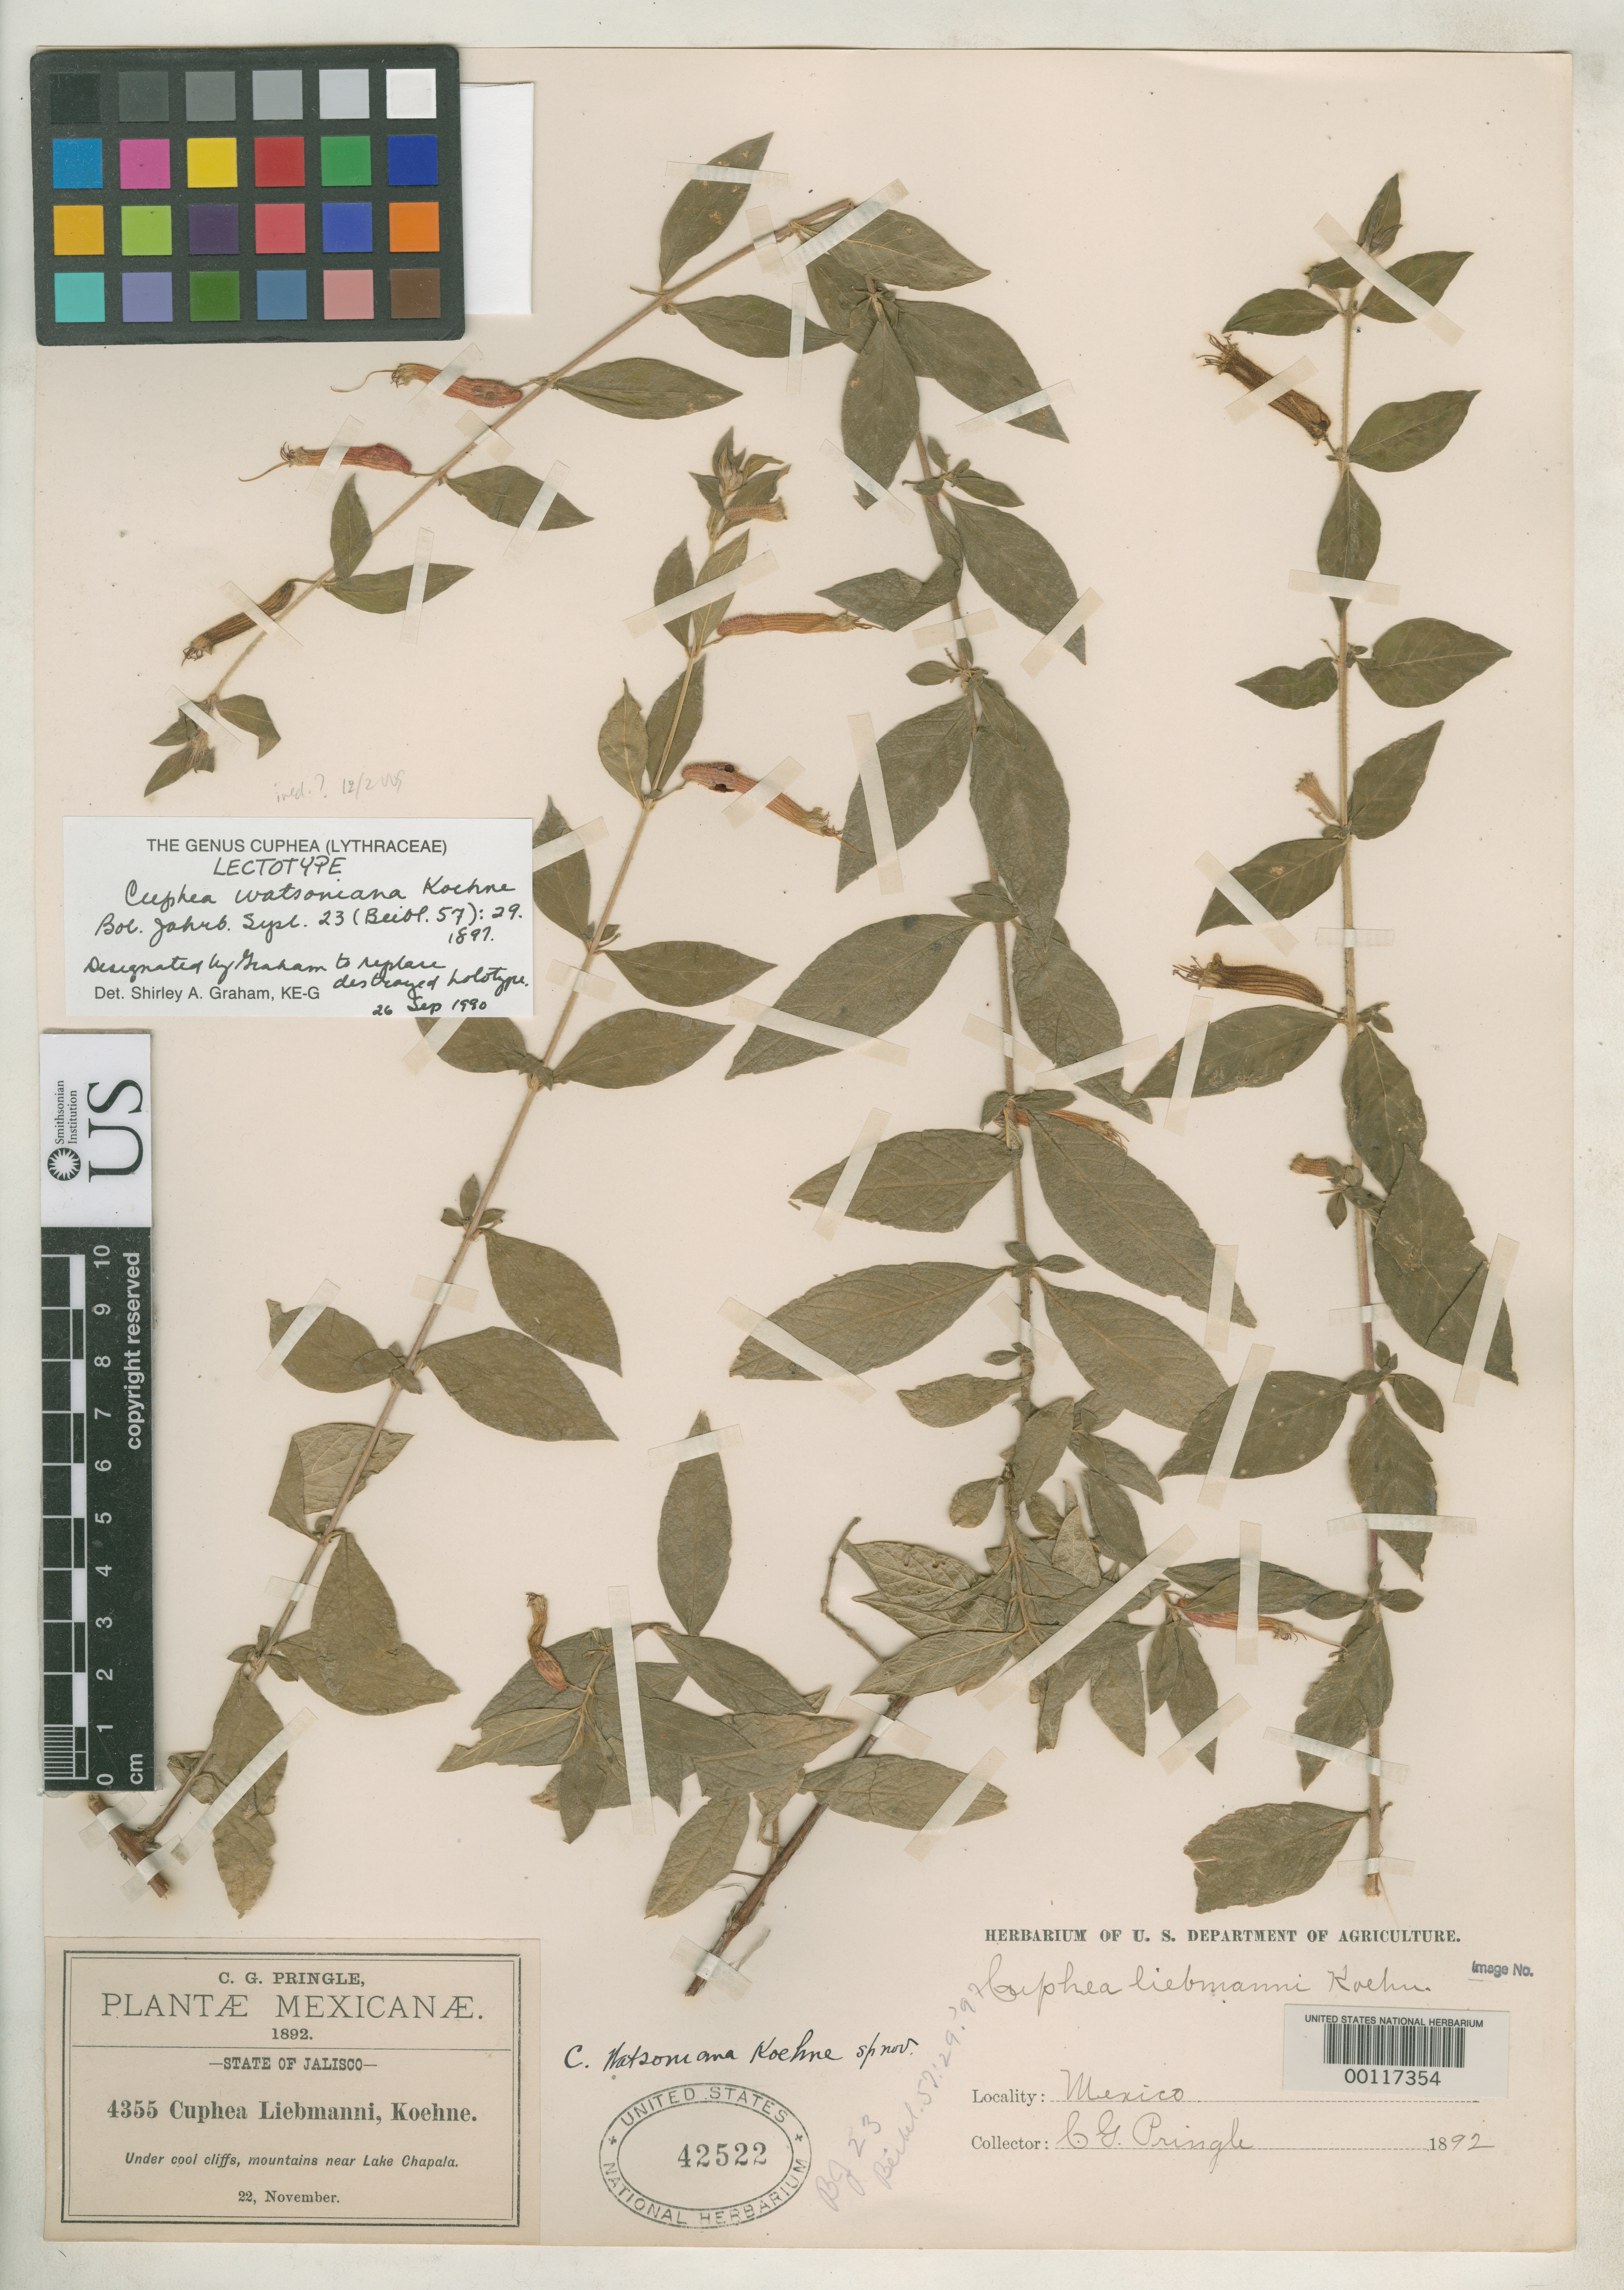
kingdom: Plantae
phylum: Tracheophyta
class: Magnoliopsida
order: Myrtales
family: Lythraceae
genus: Cuphea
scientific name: Cuphea watsoniana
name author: Koehne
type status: Isotype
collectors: C. G. Pringle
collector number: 4355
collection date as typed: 22 Nov 1892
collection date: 1892-11-22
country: Mexico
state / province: Jalisco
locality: Near Lake Chapala.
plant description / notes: Specimen annotated by S.A. Graham as a lectotype, 1990; lectotypification not found, apparently ined. (as of Dec. 2009).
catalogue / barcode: US 42522